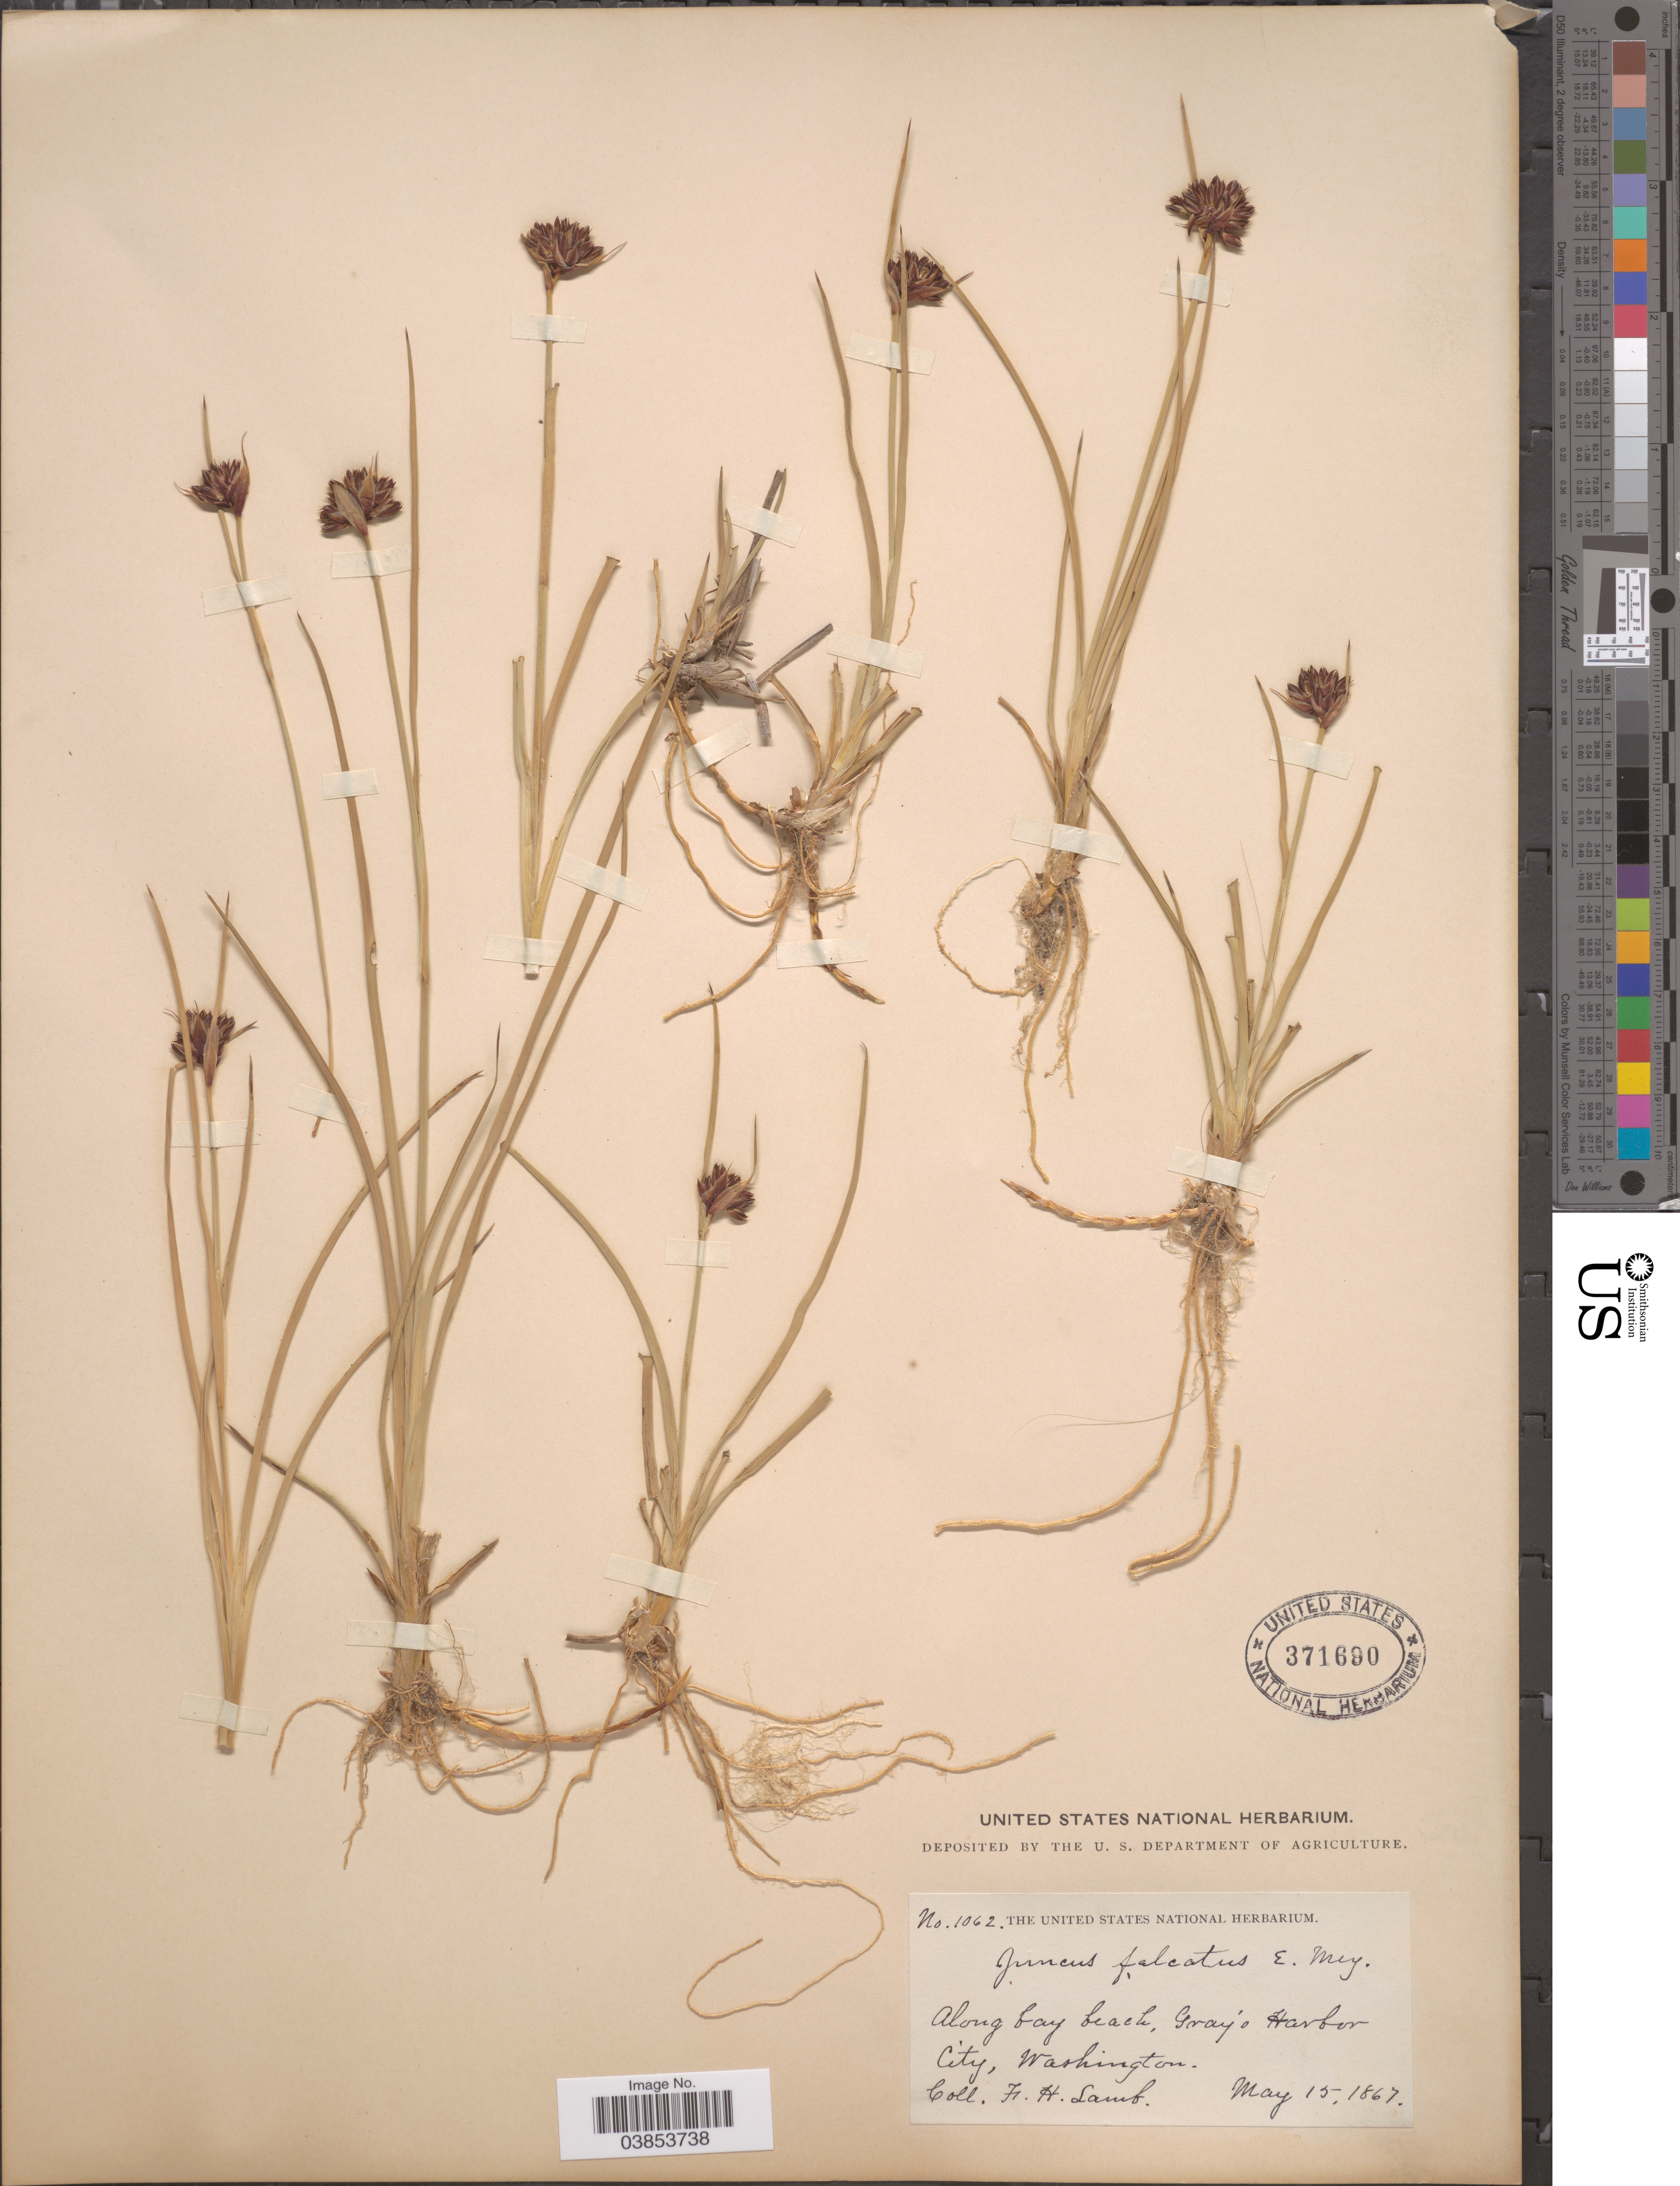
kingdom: Plantae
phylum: Tracheophyta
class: Liliopsida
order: Poales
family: Juncaceae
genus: Juncus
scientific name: Juncus falcatus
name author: E. Mey.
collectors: F. H. Lamb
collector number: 1062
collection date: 1867-05-15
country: United States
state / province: Washington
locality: Along bay beach, Gray's Harbor City.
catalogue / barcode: US 371690